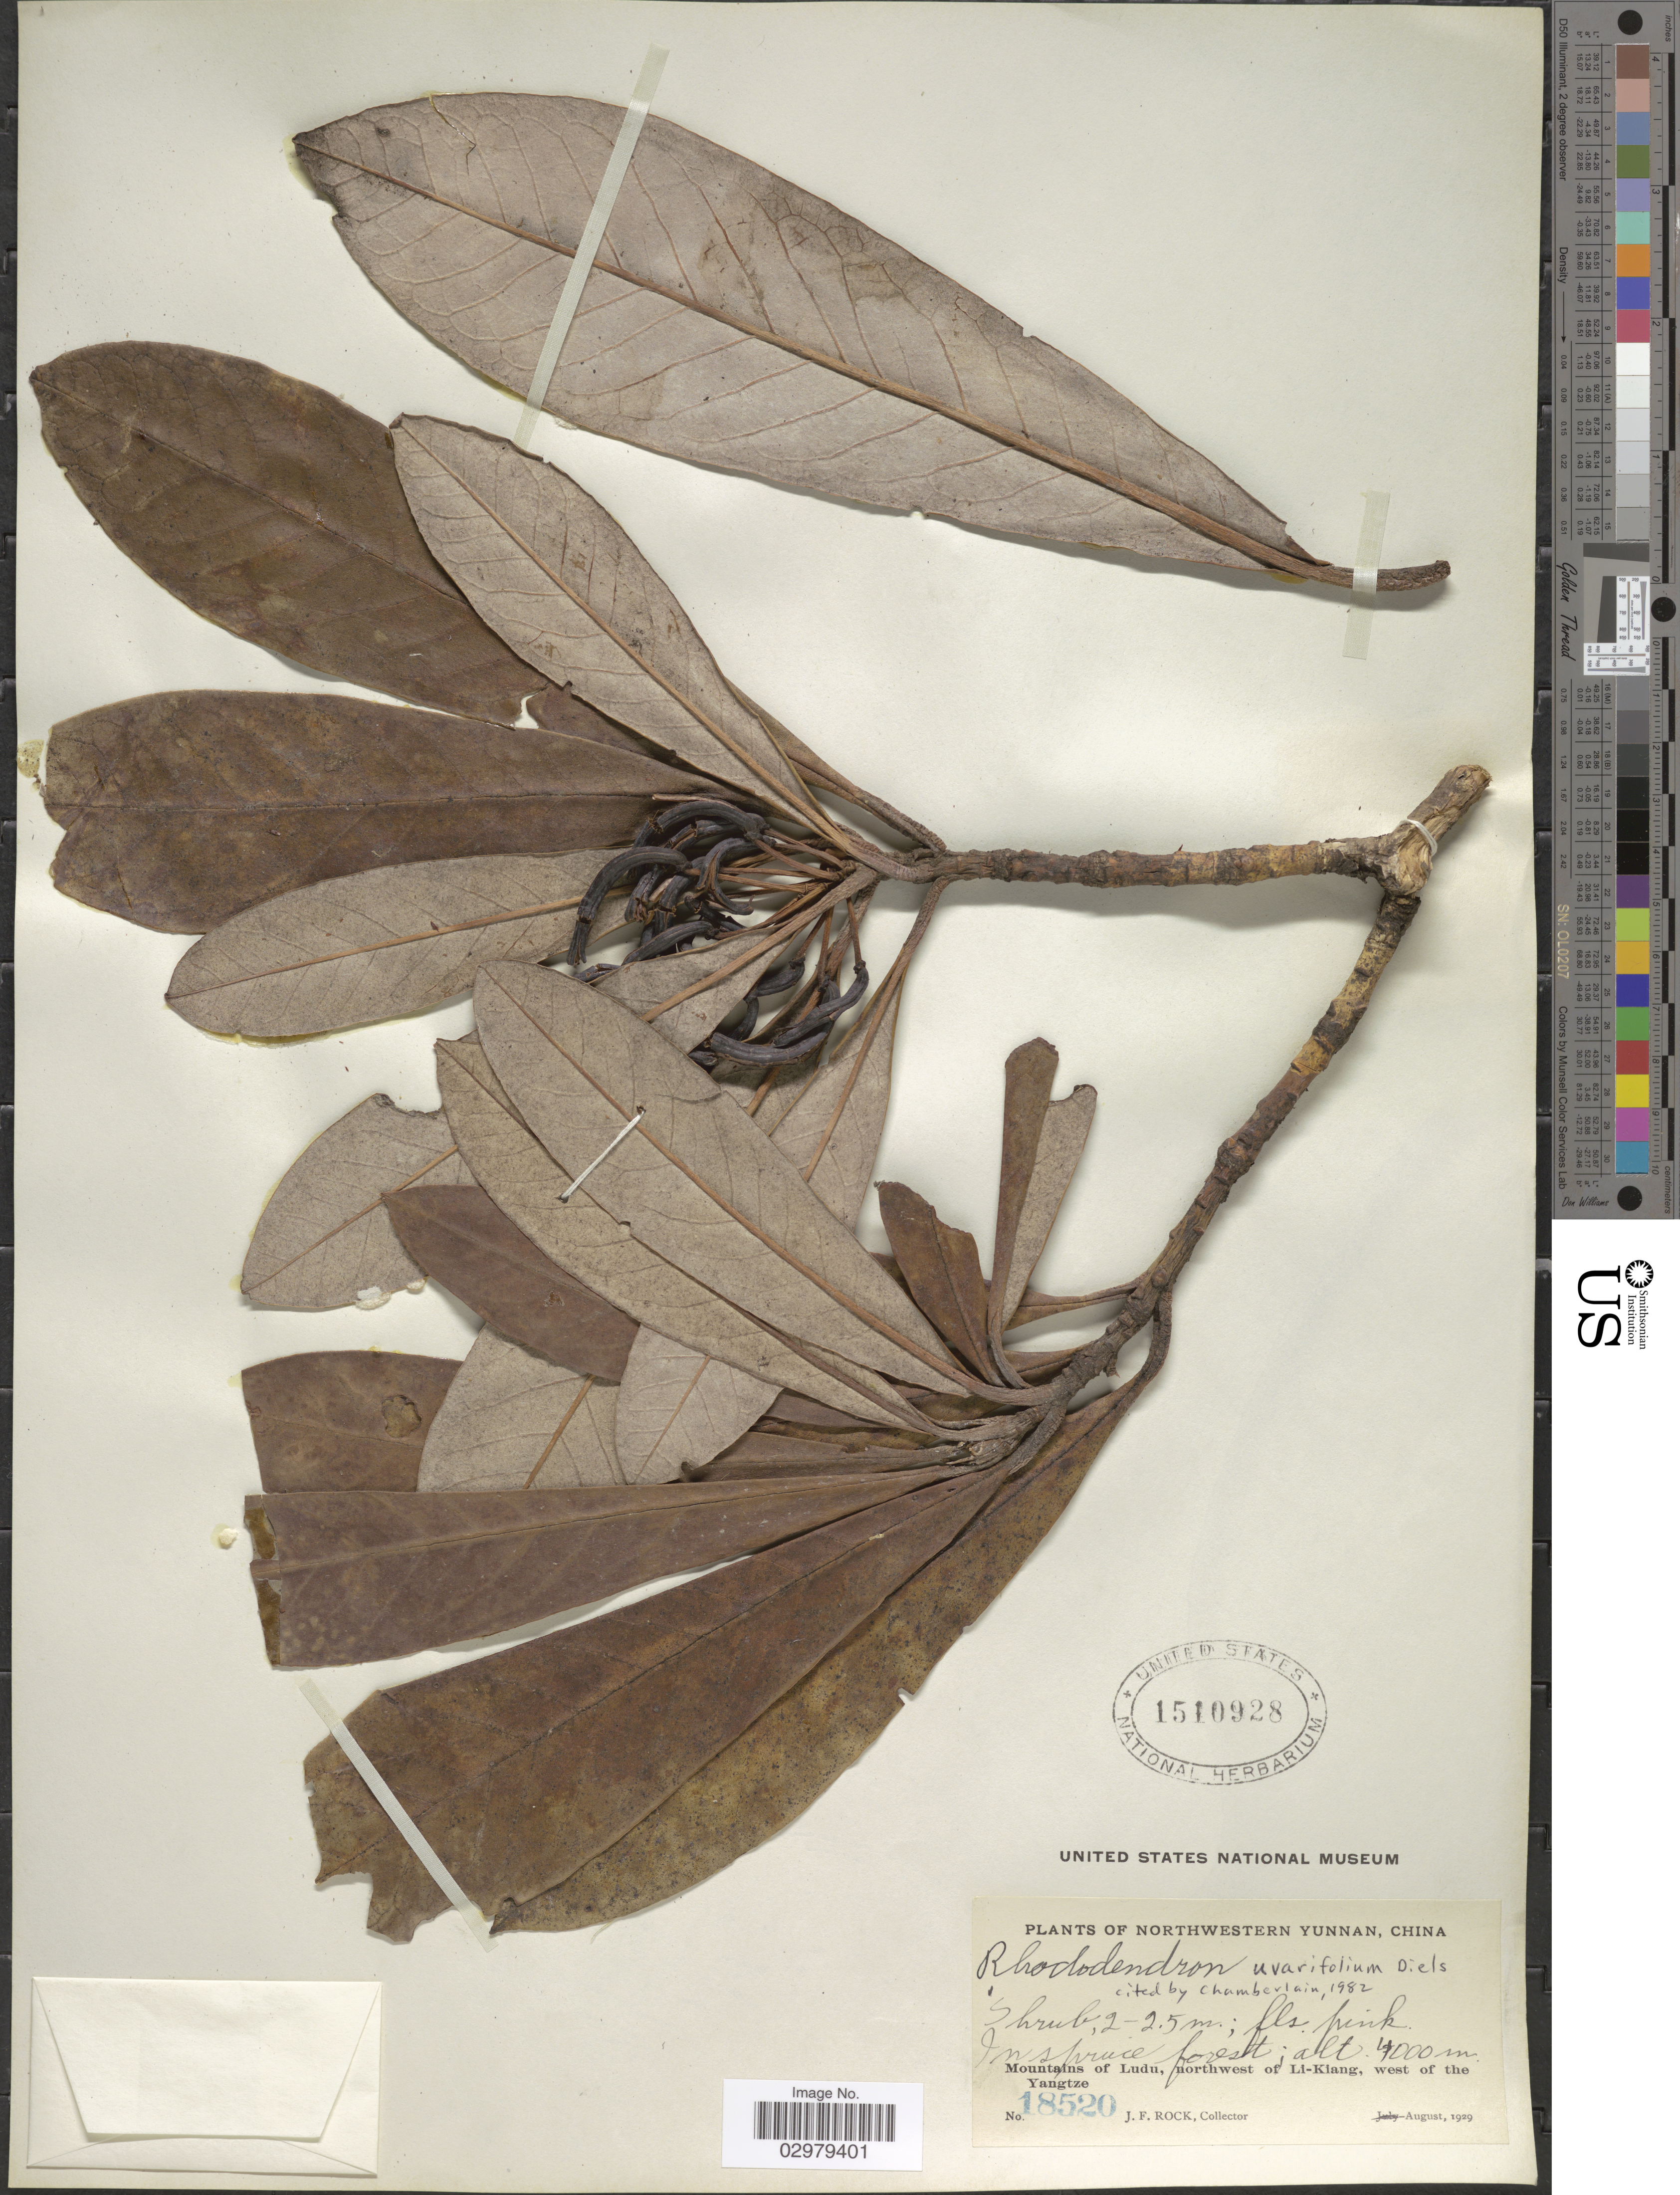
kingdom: Plantae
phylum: Tracheophyta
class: Magnoliopsida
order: Ericales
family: Ericaceae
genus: Rhododendron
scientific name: Rhododendron sp.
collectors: J. Rock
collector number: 18520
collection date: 1929-08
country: China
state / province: Yunnan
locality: Northwestern Yunnan. Mountains of Ludu, northwest of Li-Kiang, west of the Yangtze.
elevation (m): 4000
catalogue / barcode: US 1510928